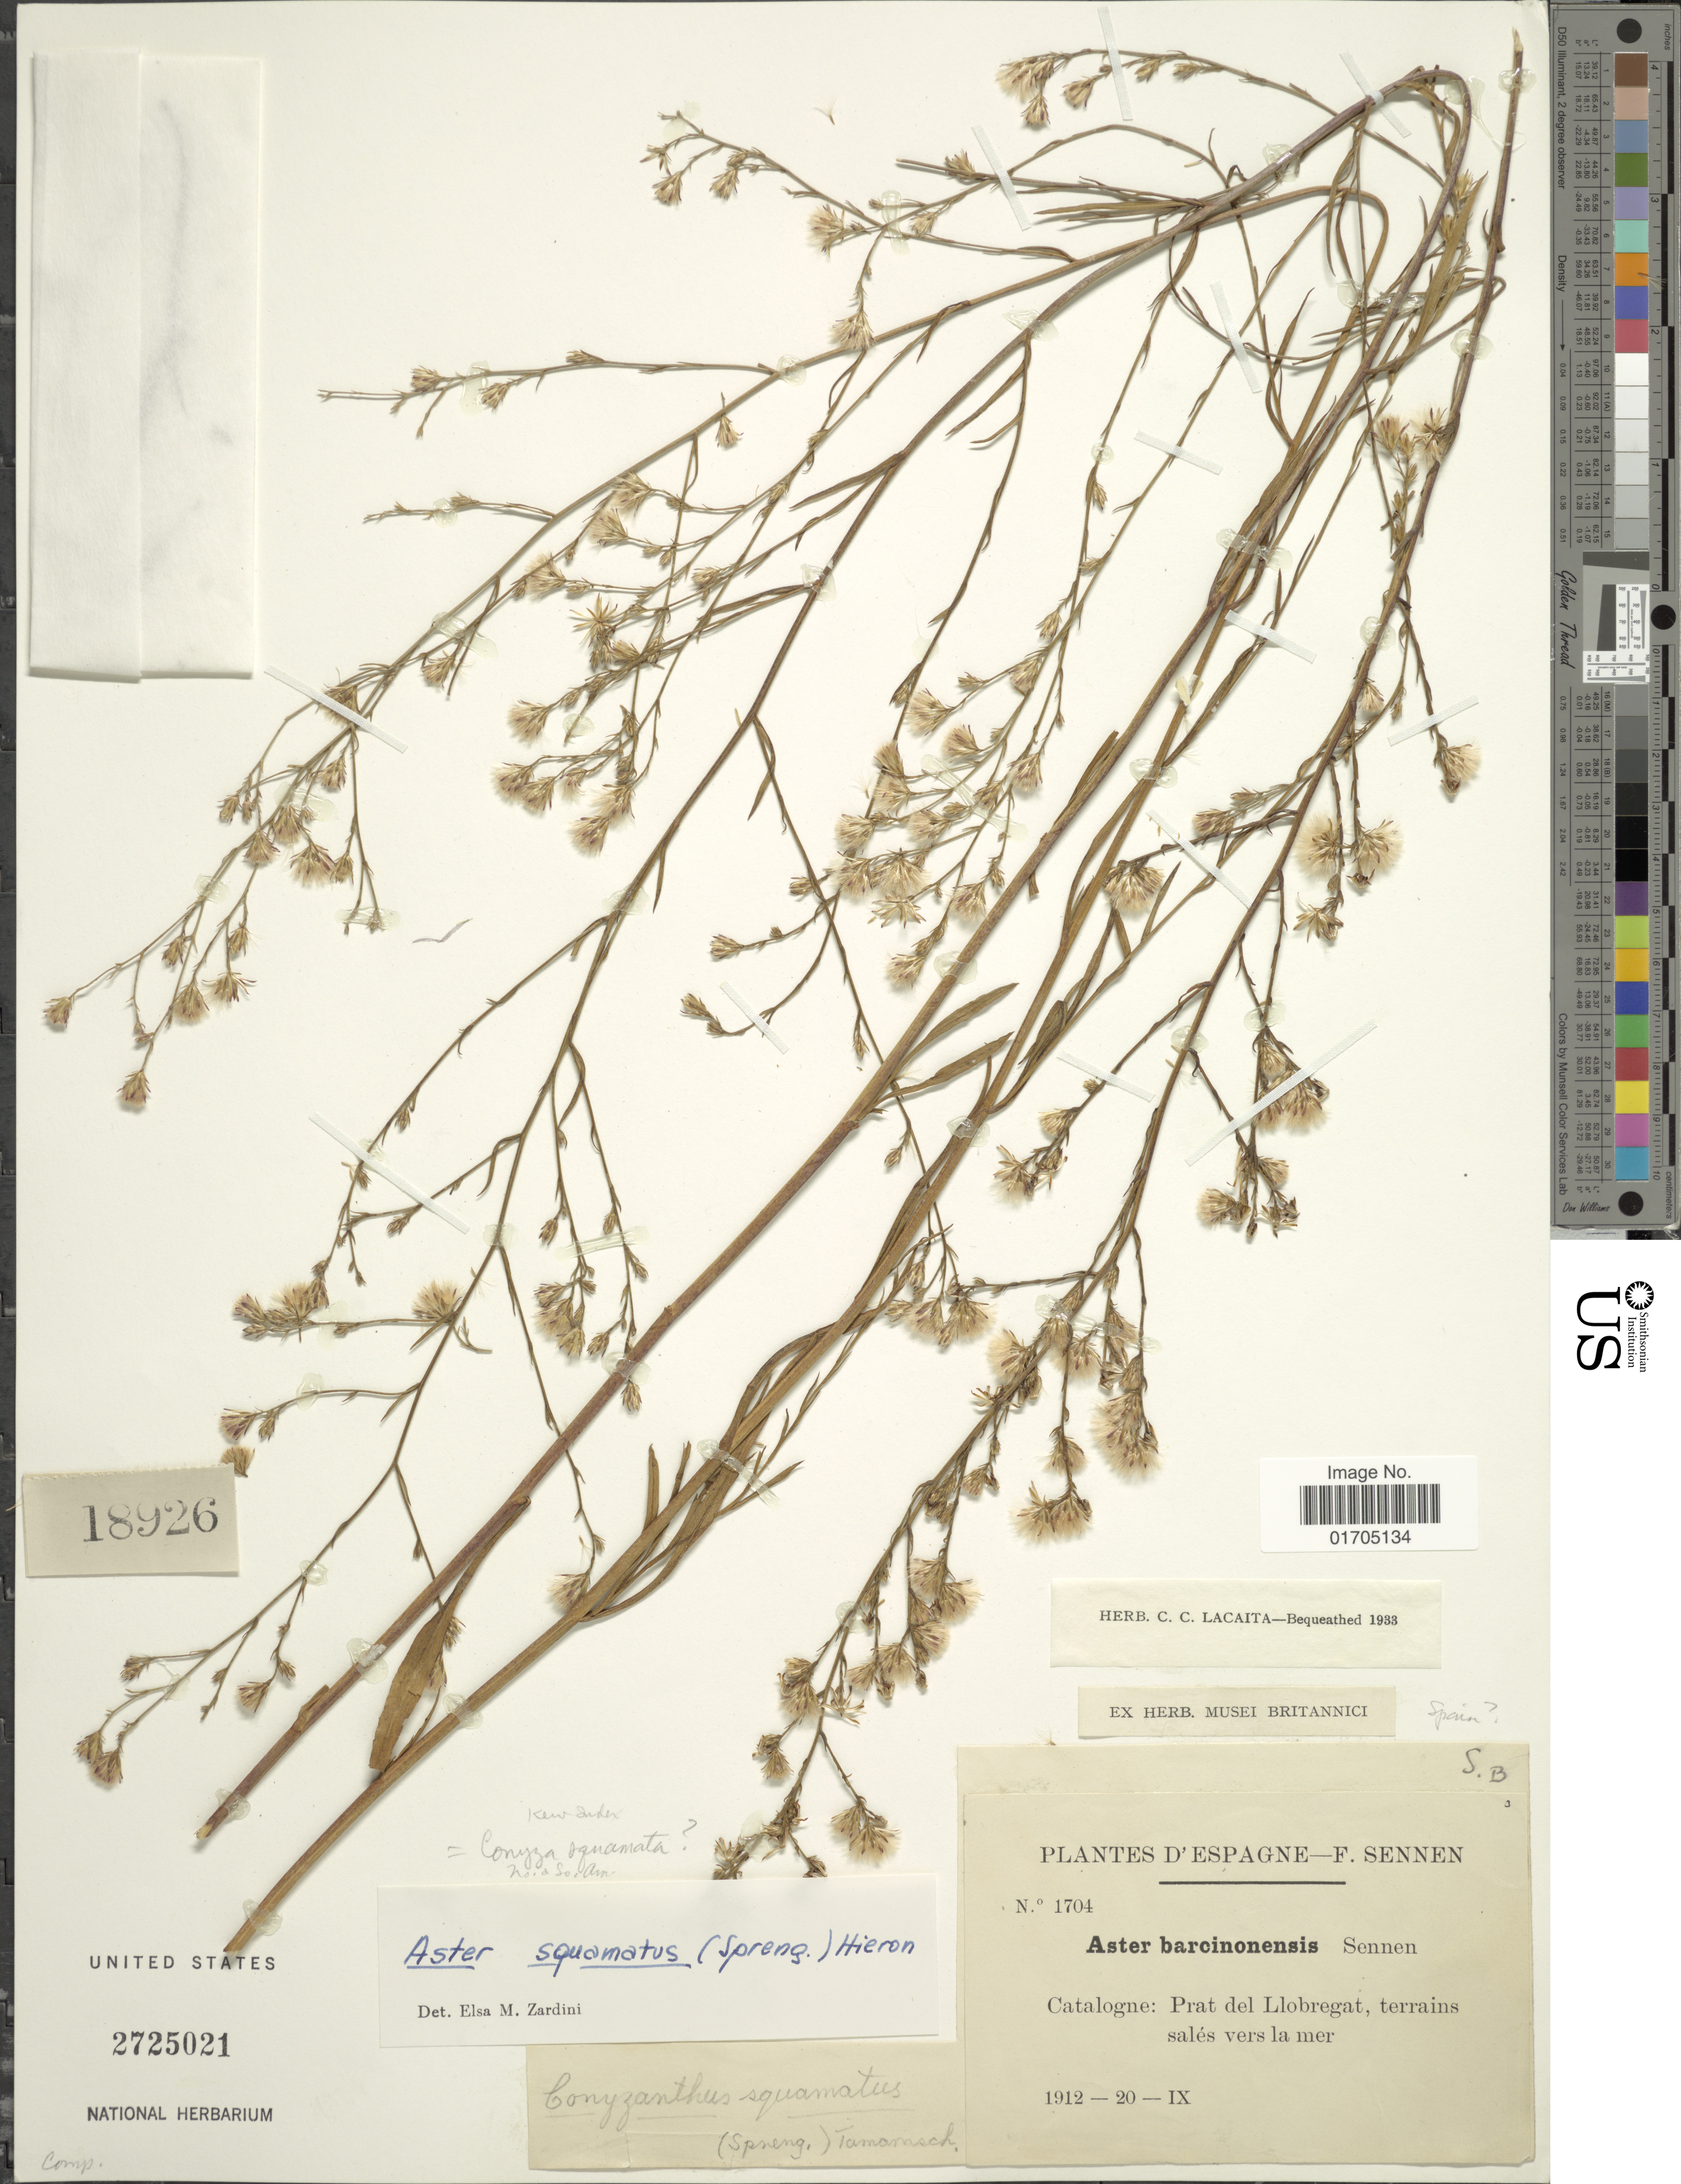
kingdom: Plantae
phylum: Tracheophyta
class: Magnoliopsida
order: Asterales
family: Asteraceae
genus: Symphyotrichum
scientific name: Symphyotrichum squamatum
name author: (Spreng.) G.L. Nesom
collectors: E. Sennen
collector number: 1704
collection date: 1912-09-20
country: Spain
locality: D'Espagne, Catalogne: Prat del Llobregat, terrains salés vers la mer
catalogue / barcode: US 2725021